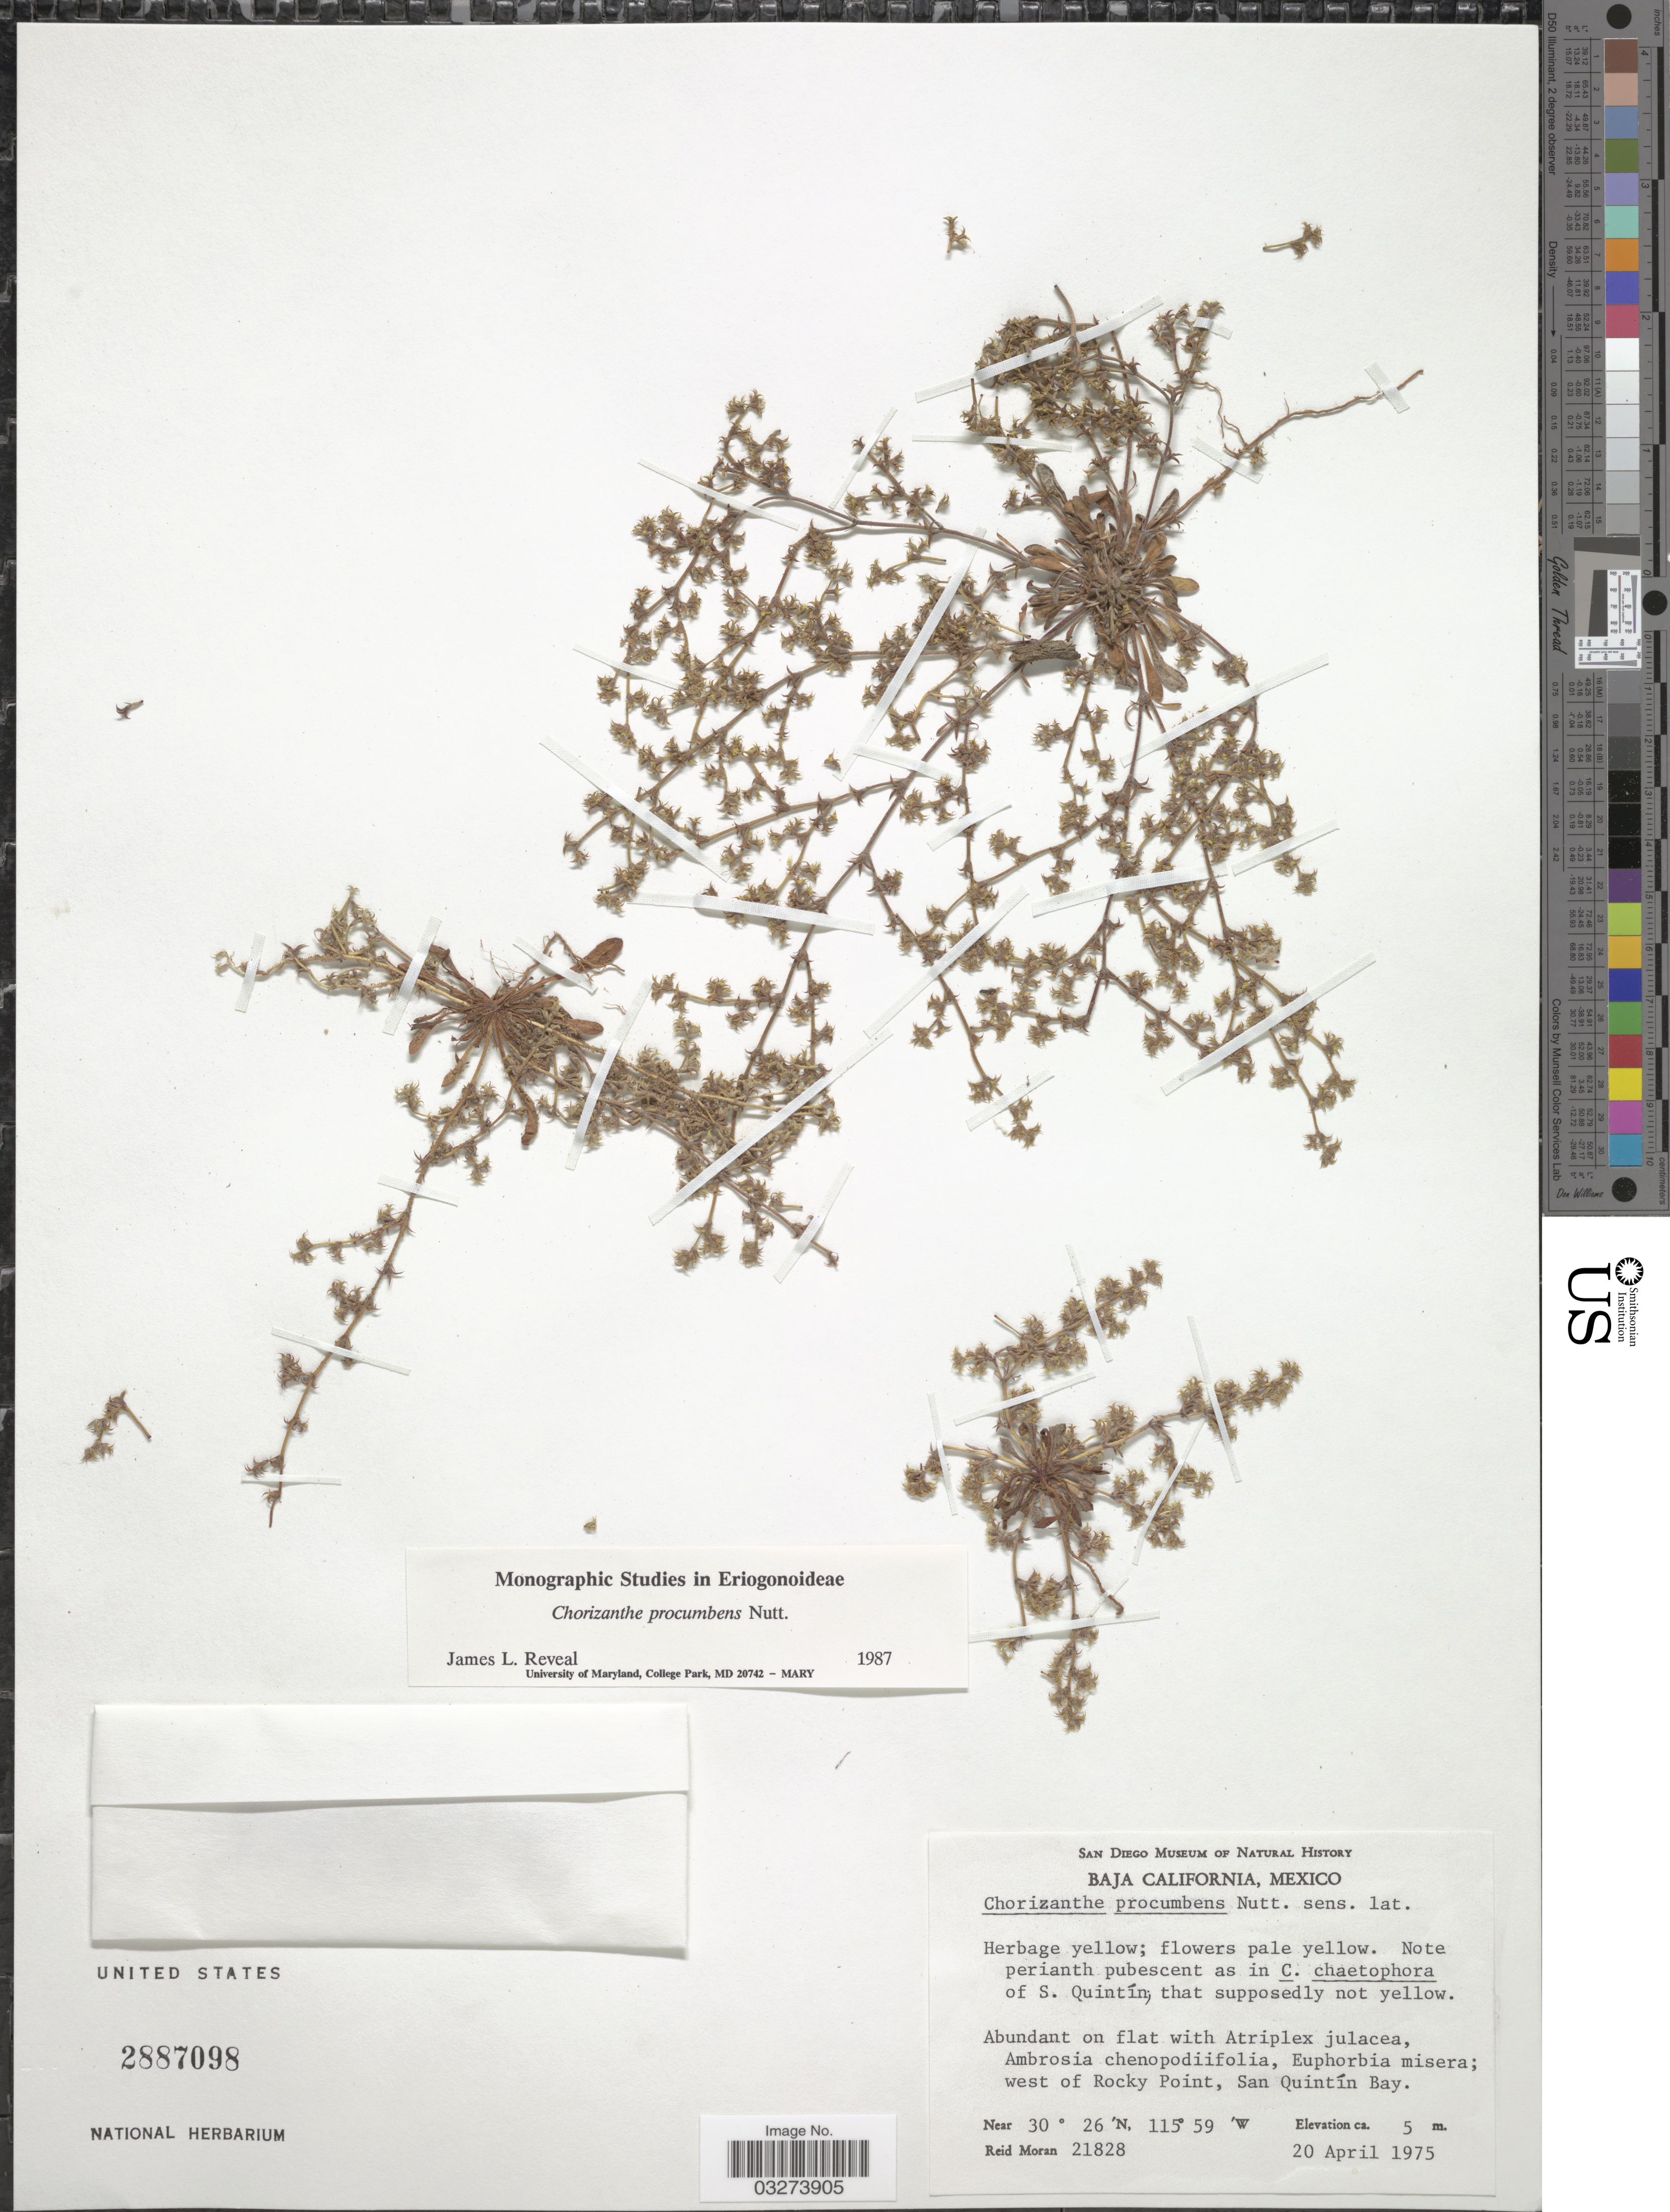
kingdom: Plantae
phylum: Tracheophyta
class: Magnoliopsida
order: Caryophyllales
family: Polygonaceae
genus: Chorizanthe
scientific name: Chorizanthe procumbens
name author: Nutt.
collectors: R. Moran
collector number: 21828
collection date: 1975-04-20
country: Mexico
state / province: Baja California Norte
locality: West of Rocky Point, San Quintín Bay.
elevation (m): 5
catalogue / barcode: US 2887098